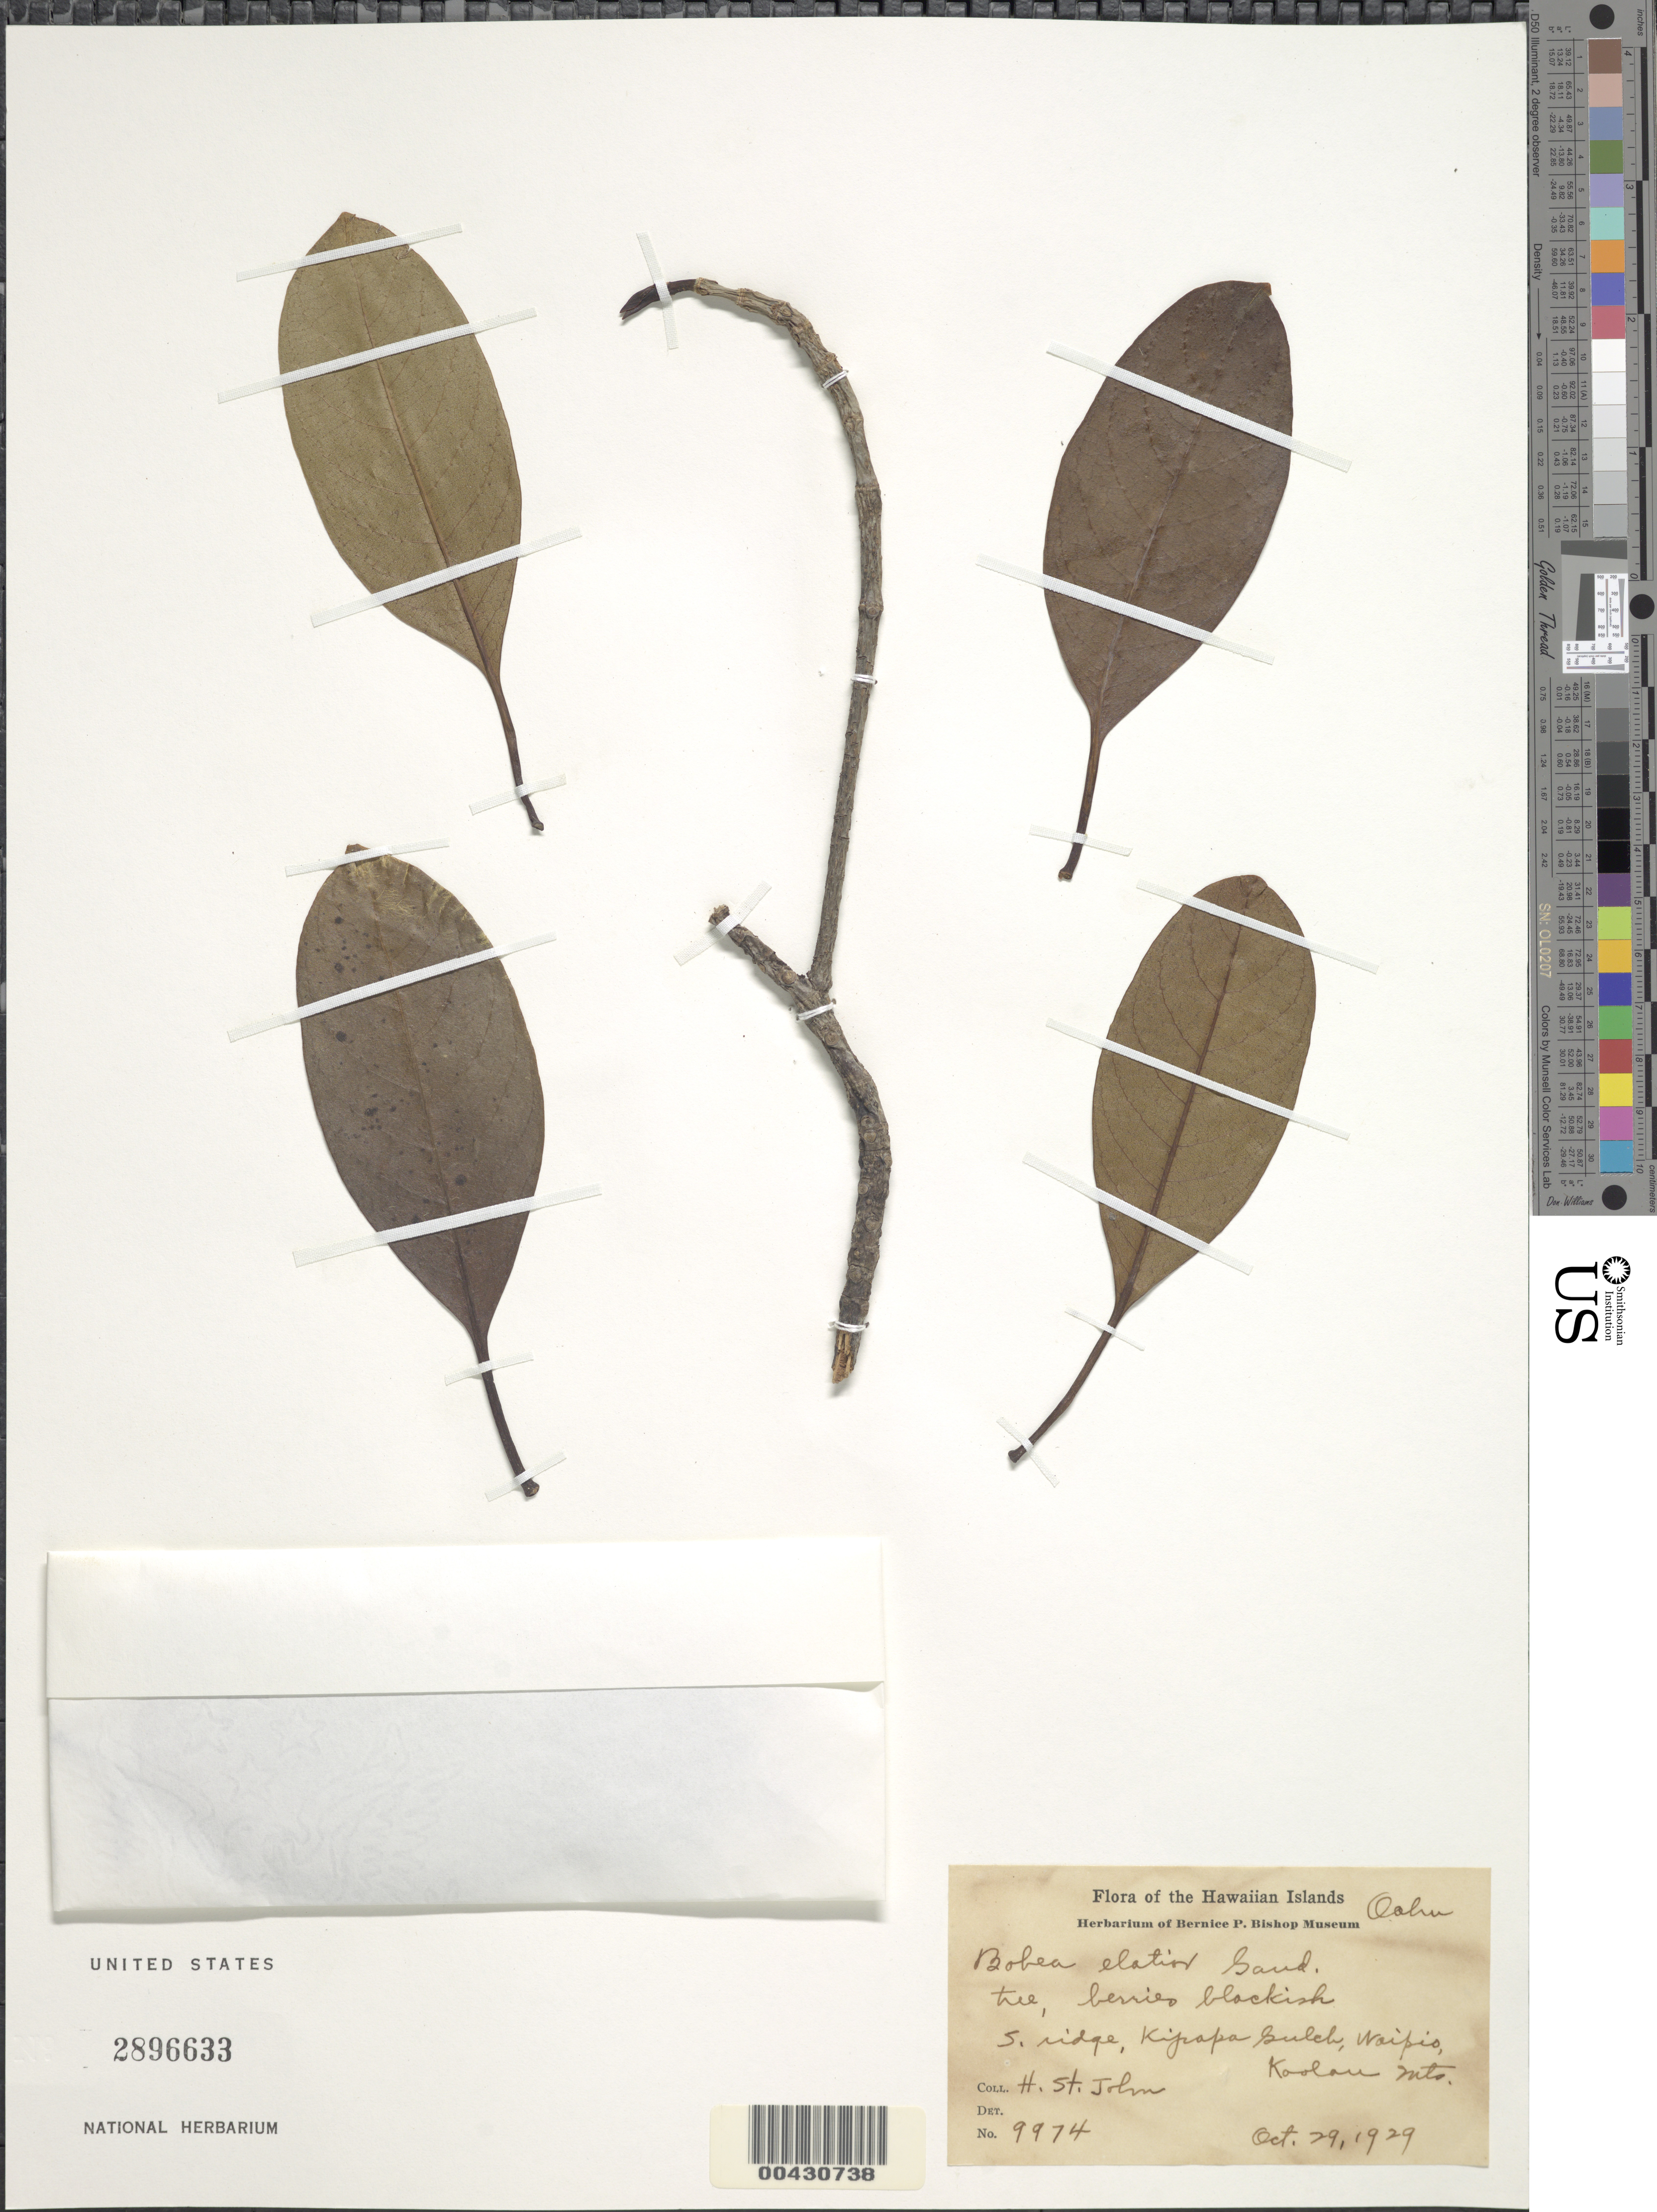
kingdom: Plantae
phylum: Tracheophyta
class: Magnoliopsida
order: Gentianales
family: Rubiaceae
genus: Bobea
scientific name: Bobea elatior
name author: Gaudich.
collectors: H. St. John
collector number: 9974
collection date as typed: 29 Oct 1929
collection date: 1929-10-29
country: United States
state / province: Hawaii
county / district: Honolulu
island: Oahu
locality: S. ridge, Kipapa Gulch, Waipio, Koolau Mts.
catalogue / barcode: US 2896633